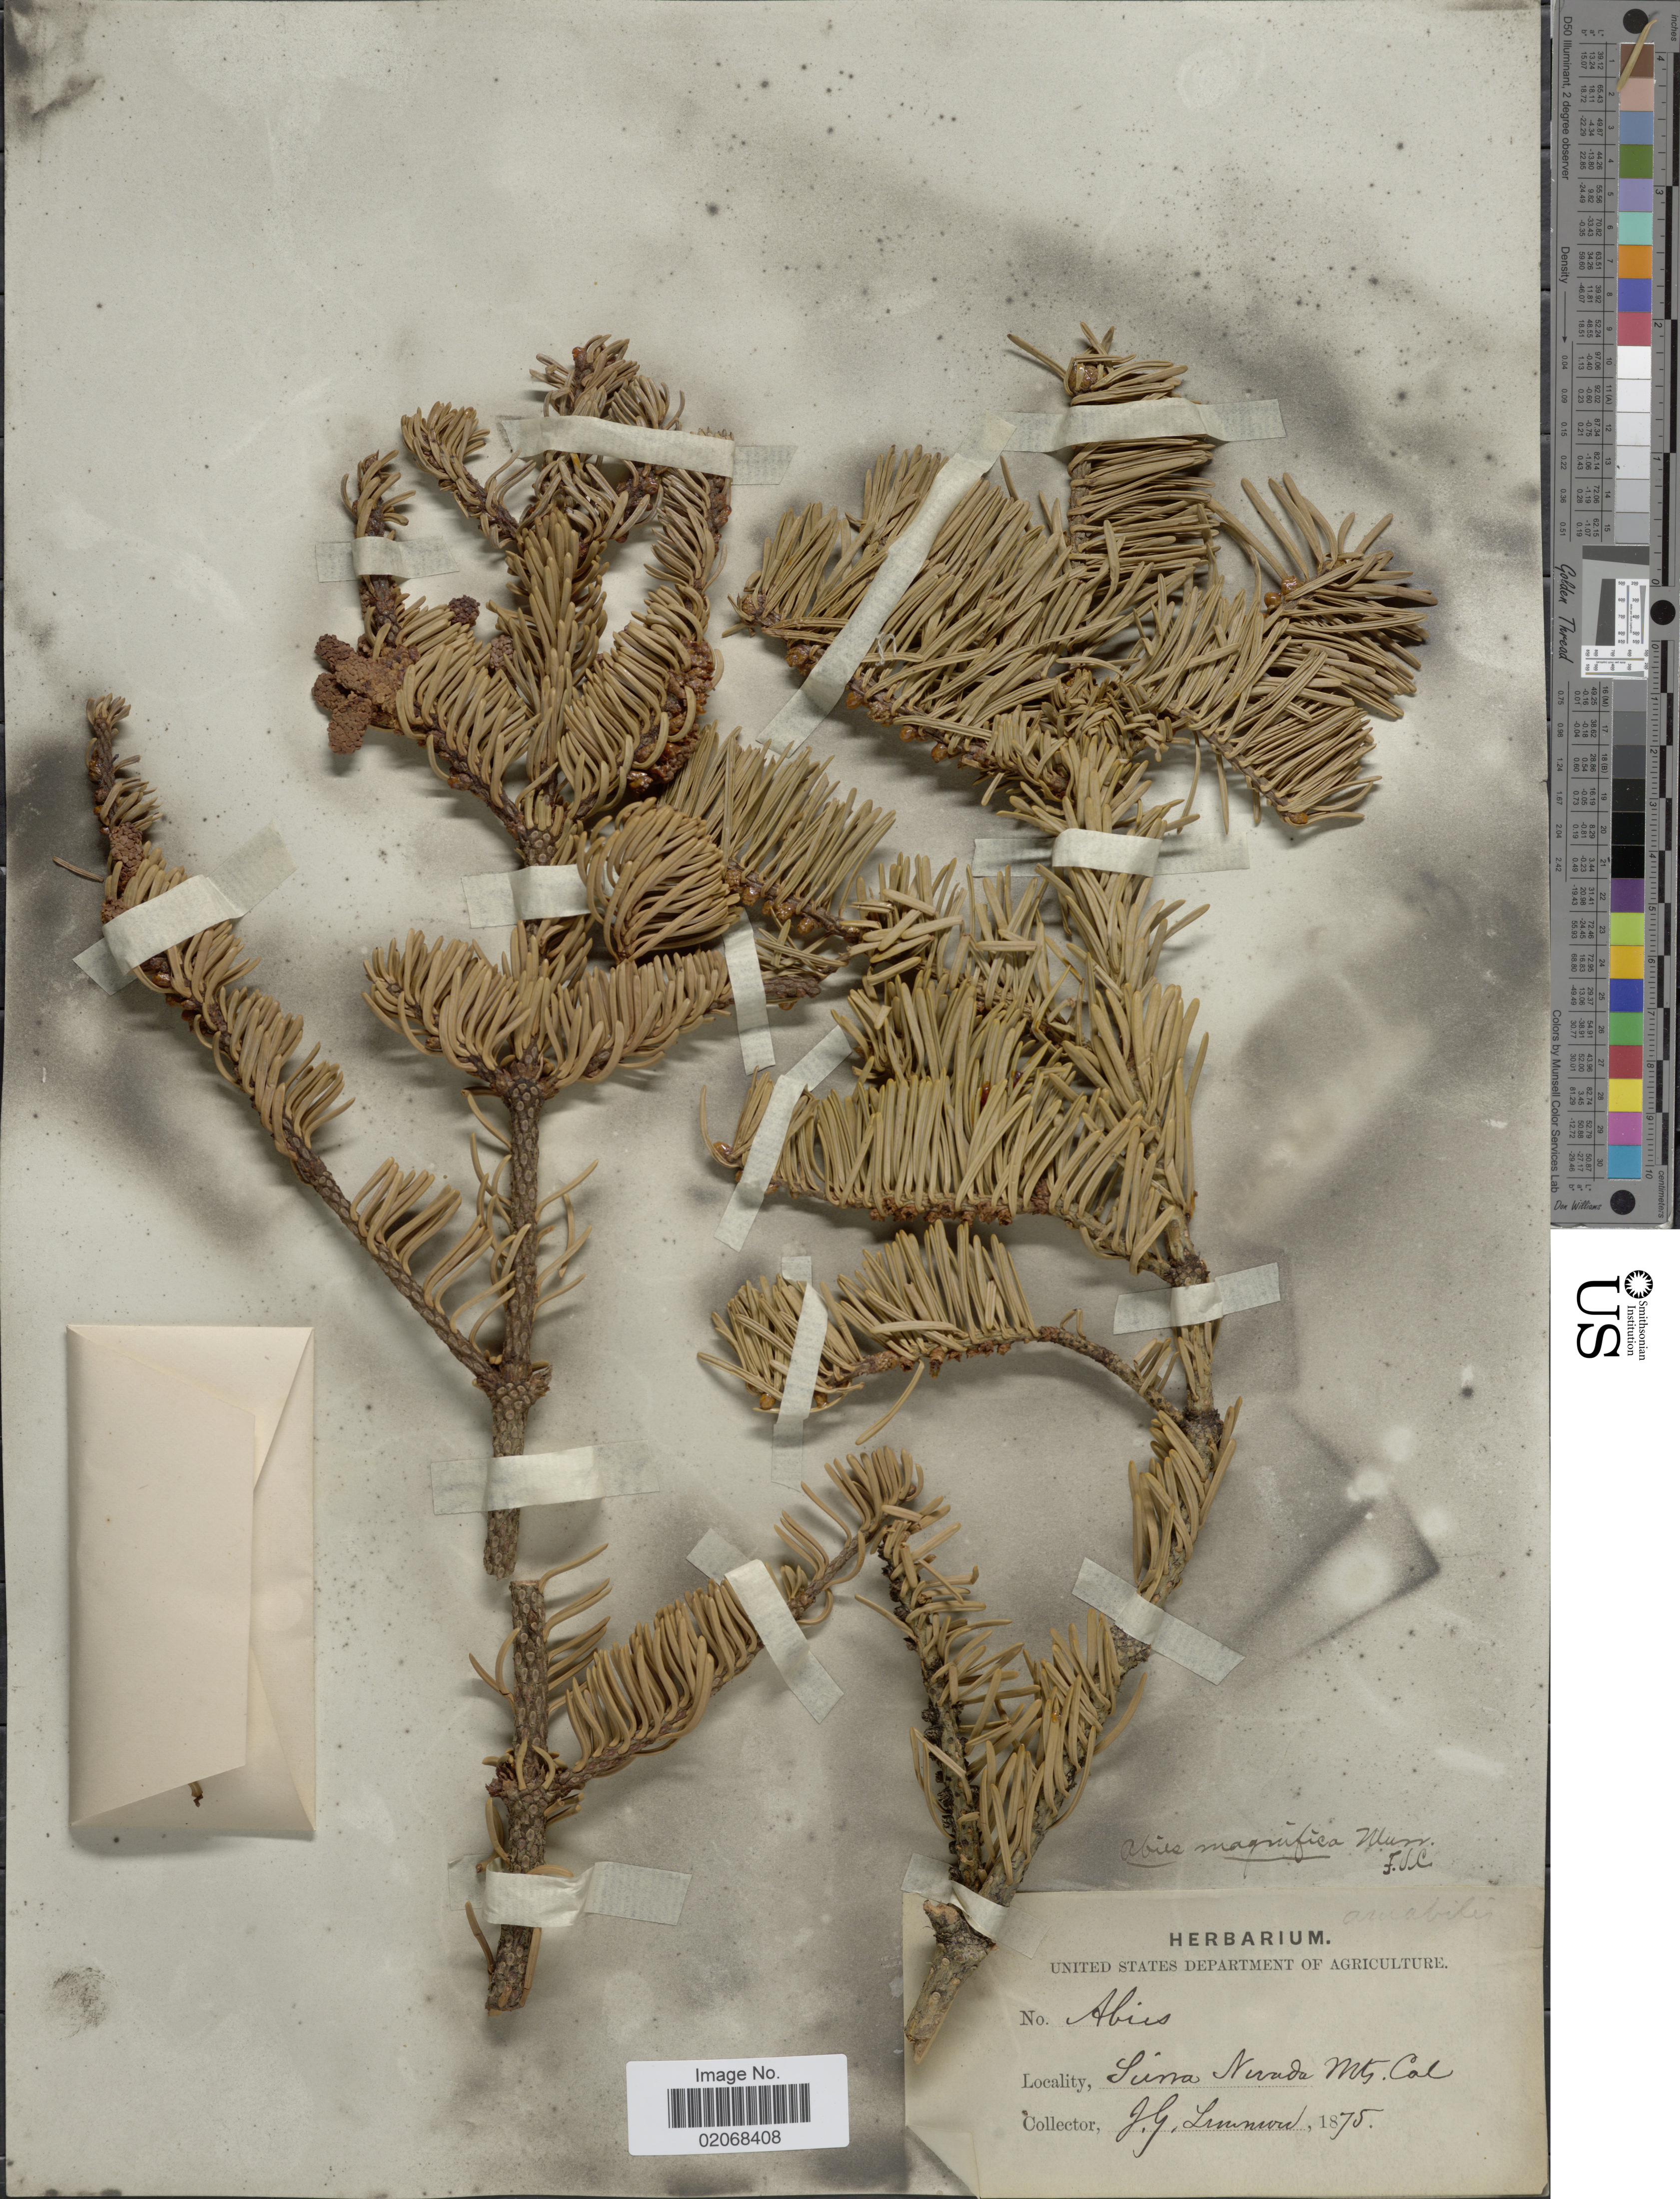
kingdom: Plantae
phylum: Tracheophyta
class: Pinopsida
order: Pinales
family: Pinaceae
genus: Abies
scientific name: Abies magnifica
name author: A. Murray bis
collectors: J. Lemmon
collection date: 1875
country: United States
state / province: California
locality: Sierra Nevada Mts